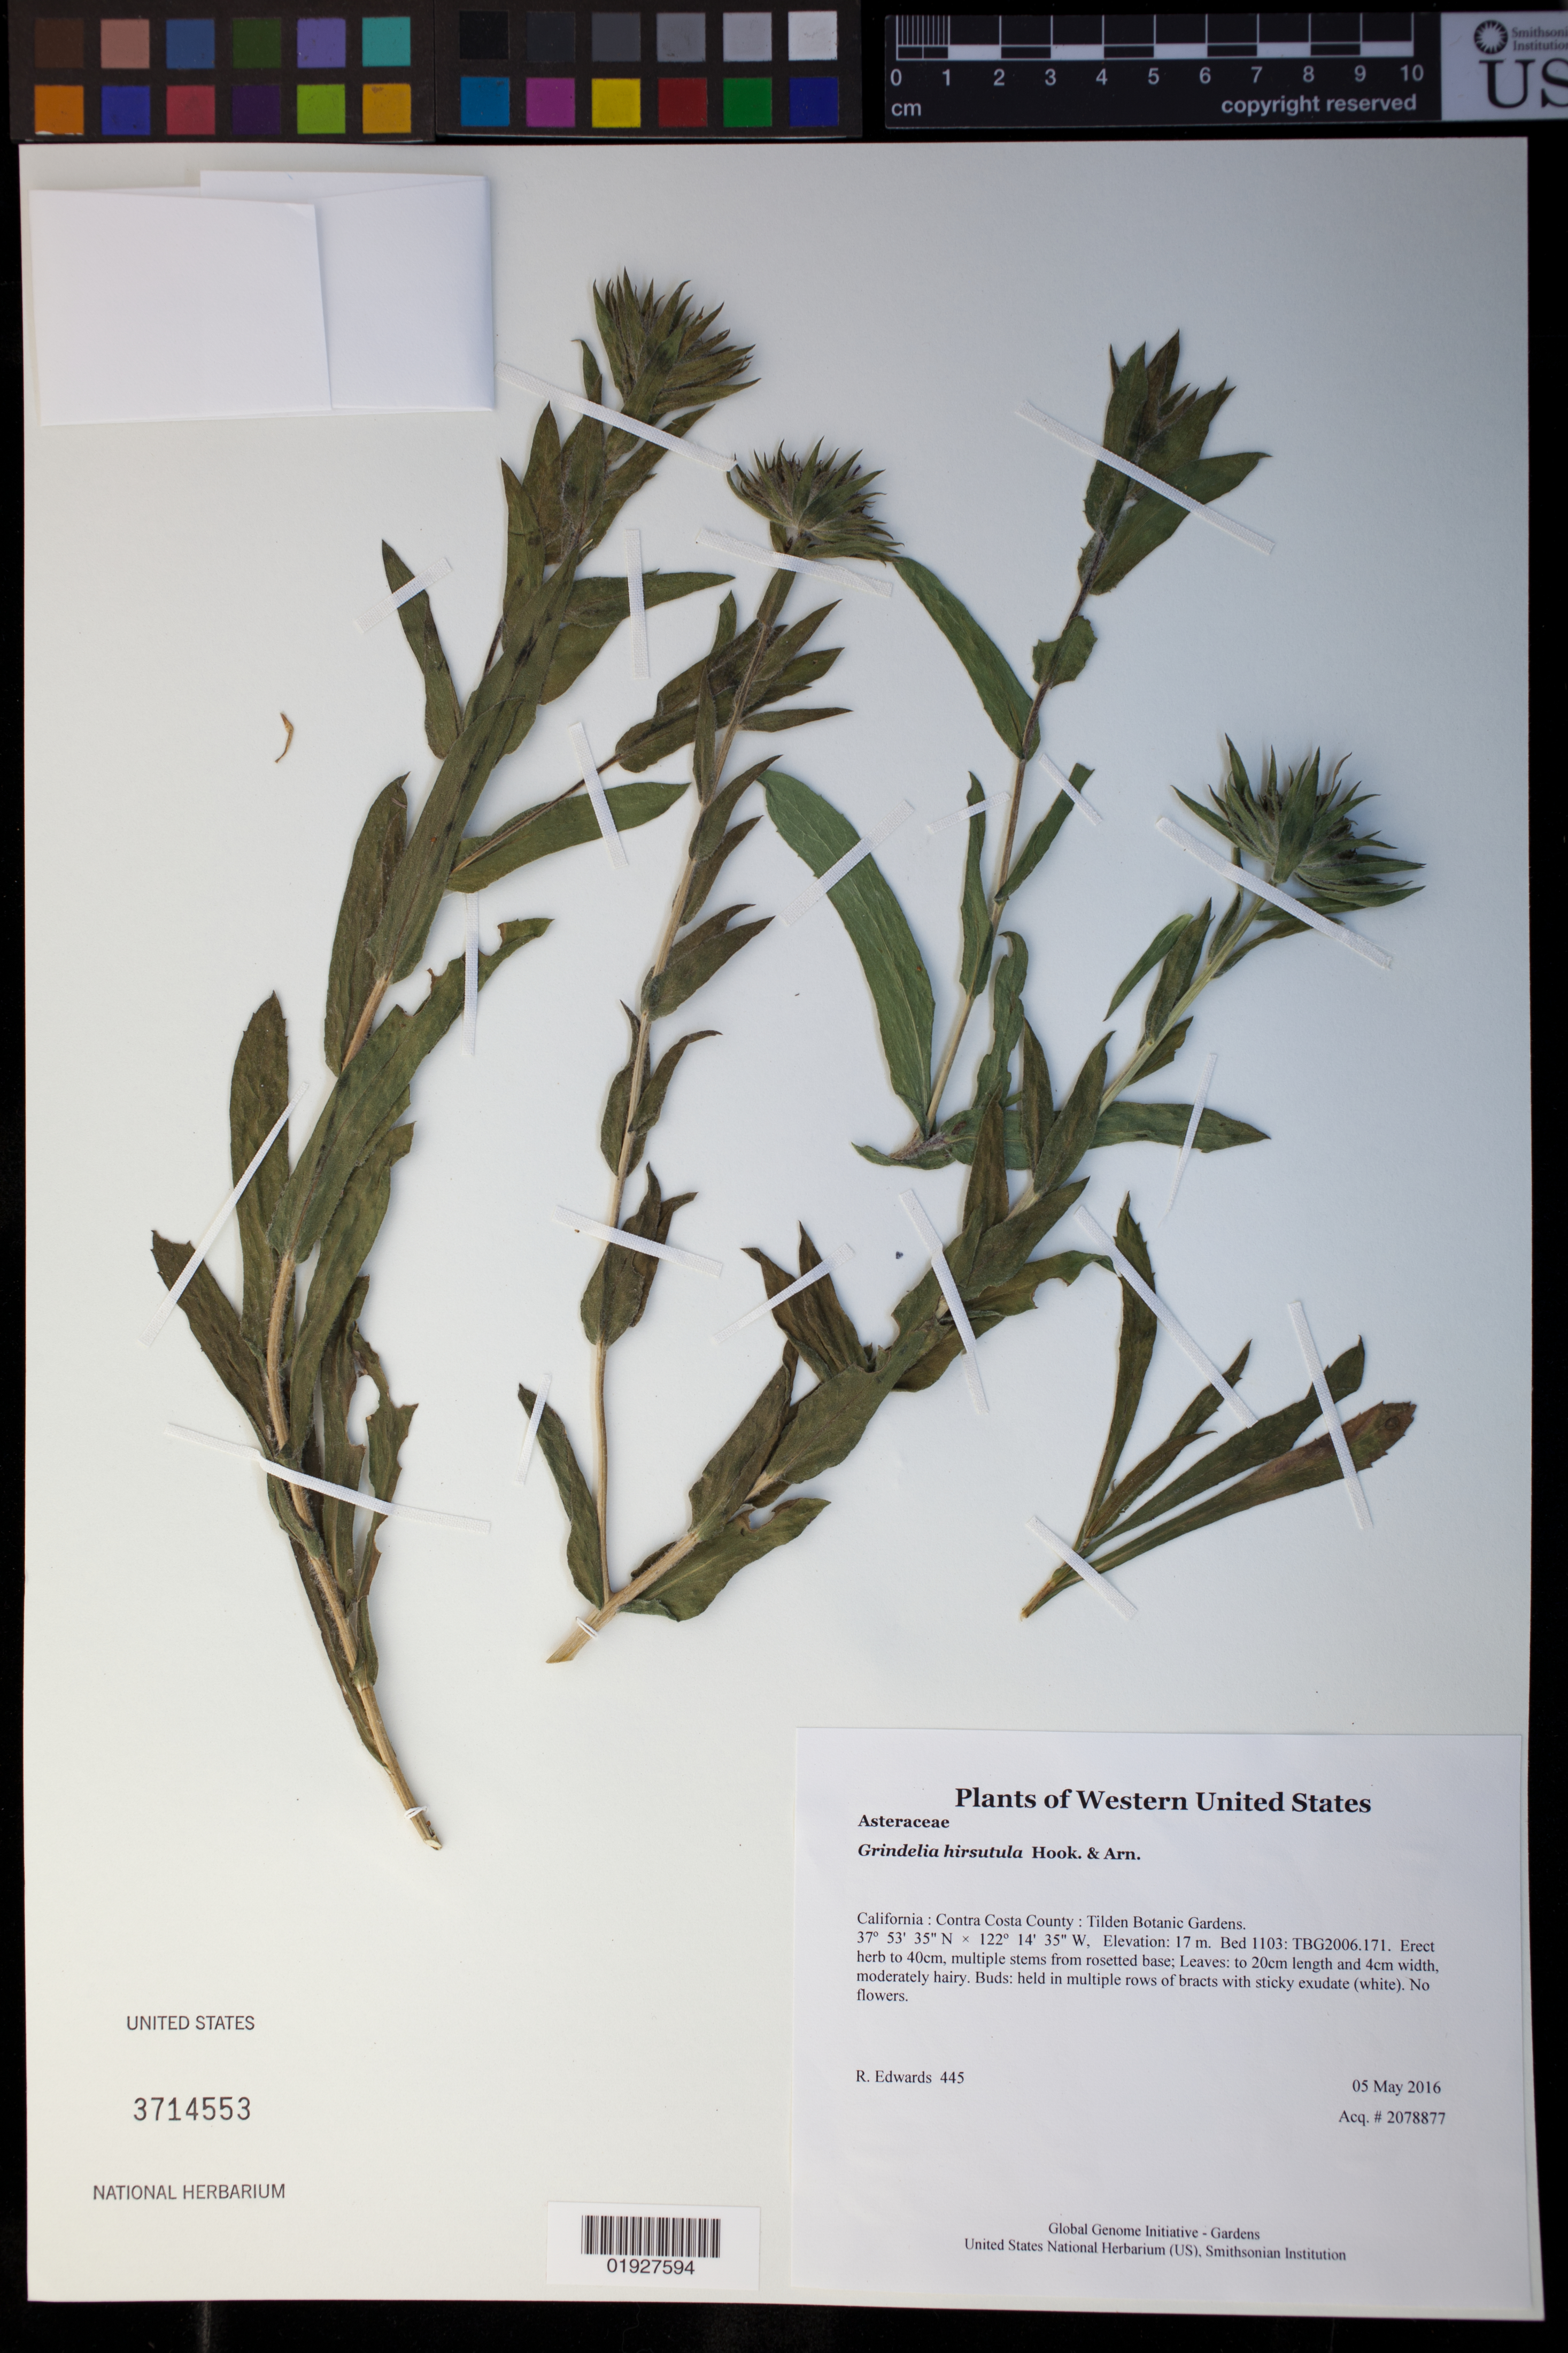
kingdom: Plantae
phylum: Tracheophyta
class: Magnoliopsida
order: Asterales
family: Asteraceae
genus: Grindelia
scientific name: Grindelia hirsutula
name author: Hook. & Arn.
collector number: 445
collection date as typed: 5 May 2016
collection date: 2016-05-05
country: United States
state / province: California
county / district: Contra Costa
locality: Tilden Botanic Gardens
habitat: Bed 1103: TBG2006.171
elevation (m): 17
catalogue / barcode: US 3714553